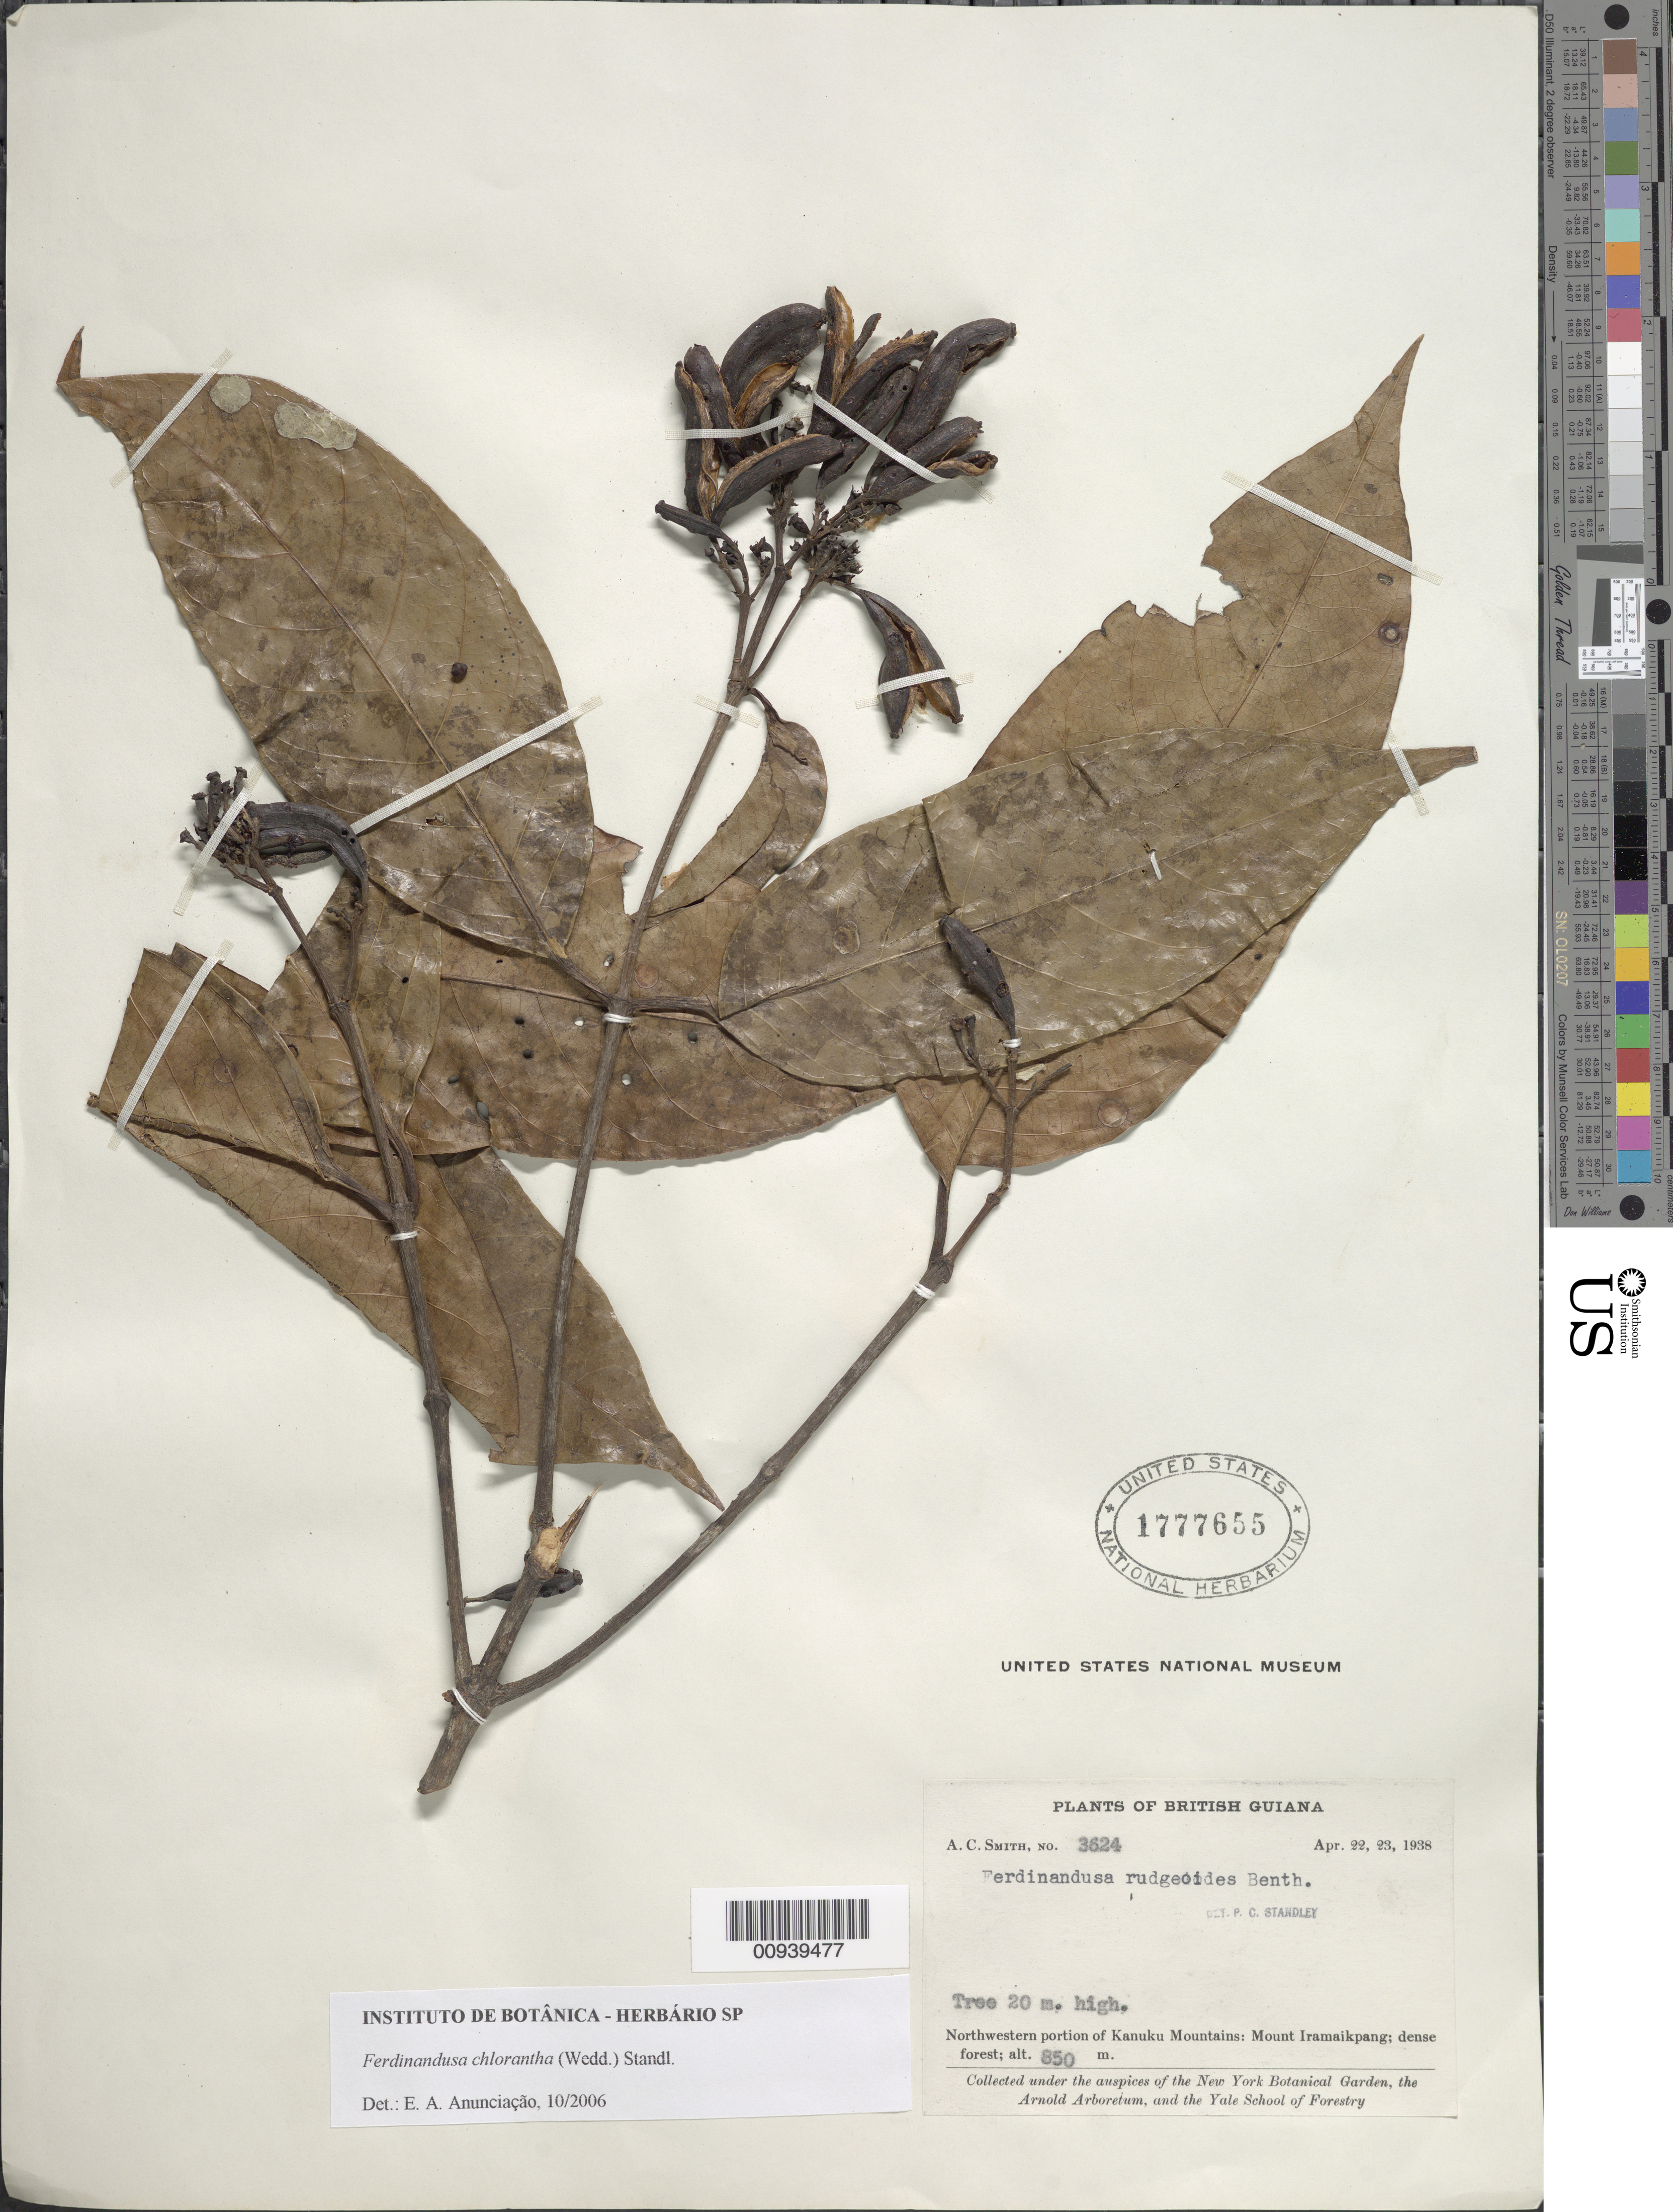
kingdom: Plantae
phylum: Tracheophyta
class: Magnoliopsida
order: Gentianales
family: Rubiaceae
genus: Ferdinandusa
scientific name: Ferdinandusa chlorantha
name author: (Wedd.) Standl.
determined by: Anunciação, E. A. d.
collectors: A. C. Smith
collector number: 3624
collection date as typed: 22-Apr-38 to 23-Apr-38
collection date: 1938-04-22/1938-04-23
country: Guyana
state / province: U. Takutu-U. Essequibo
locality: Kanuku Mts., NW portion; Mount Iramaikpang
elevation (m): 850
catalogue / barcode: US 1777655